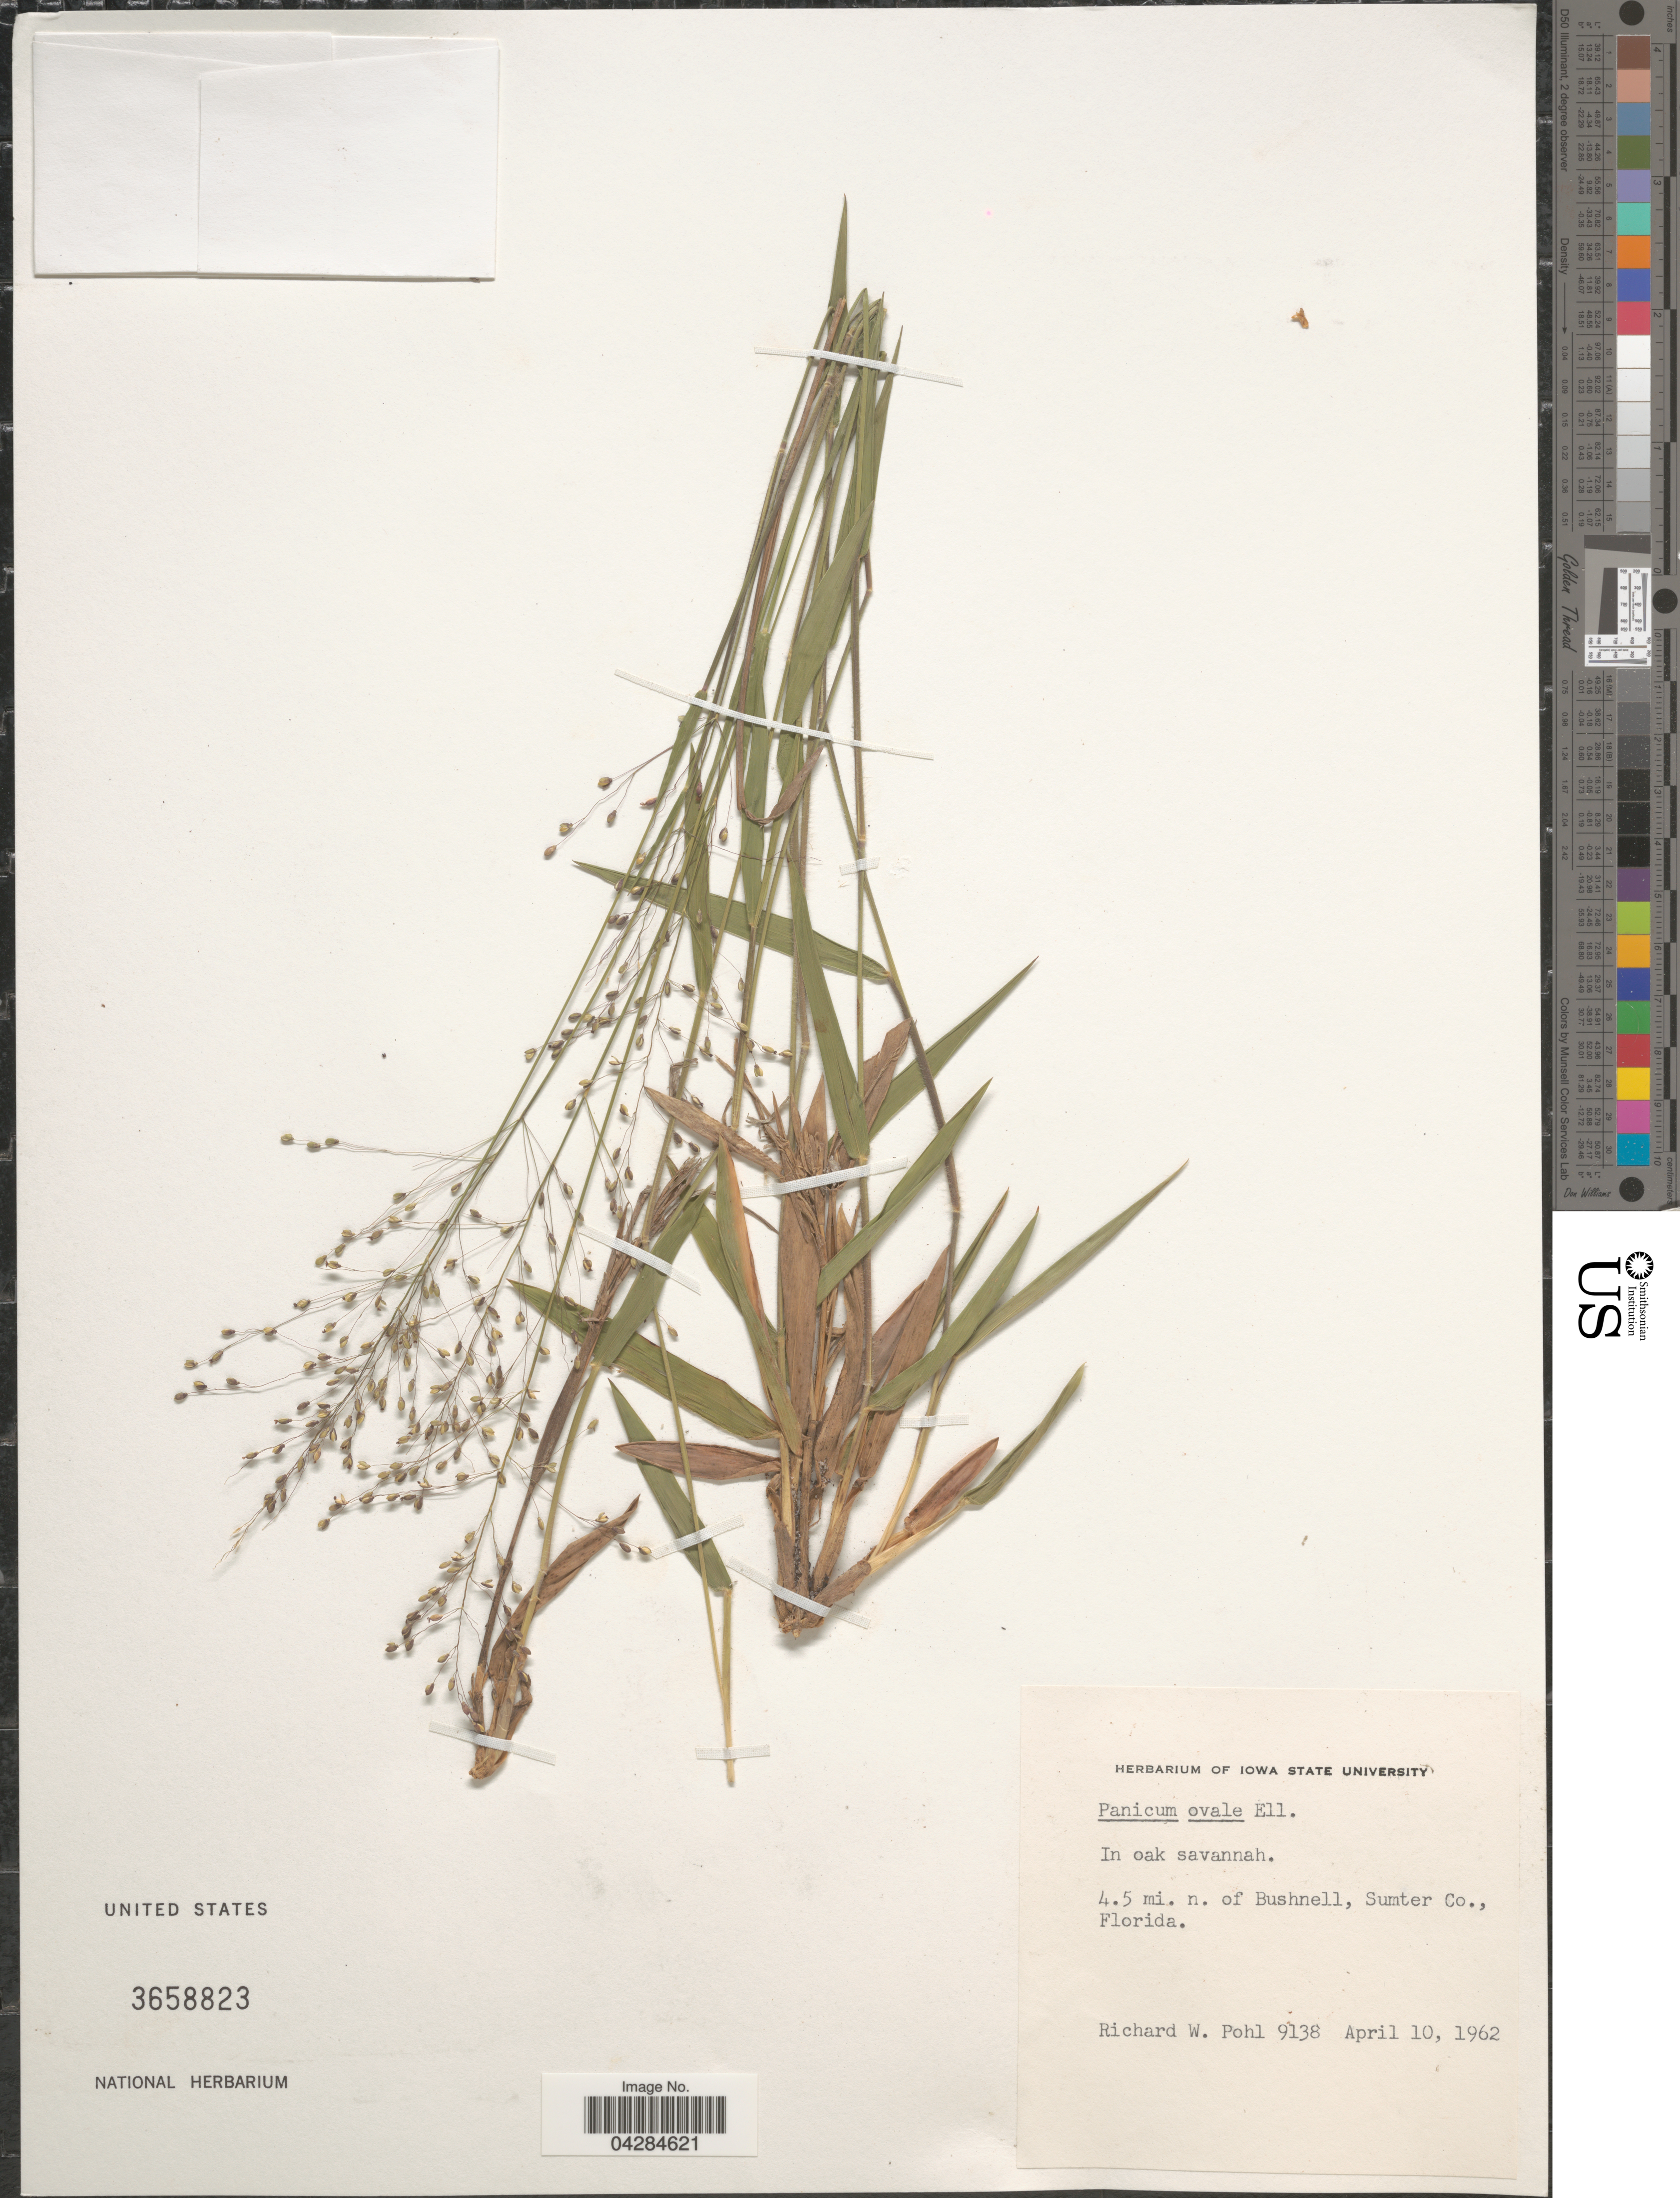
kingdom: Plantae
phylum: Tracheophyta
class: Liliopsida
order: Poales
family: Poaceae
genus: Dichanthelium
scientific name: Dichanthelium ovale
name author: (Elliott) Gould & C.A. Clark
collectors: R. W. Pohl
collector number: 9138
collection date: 1962-04-10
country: United States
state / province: Florida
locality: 4.5 mi. n. of Bushnell, Sumter Co.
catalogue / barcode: US 3658823